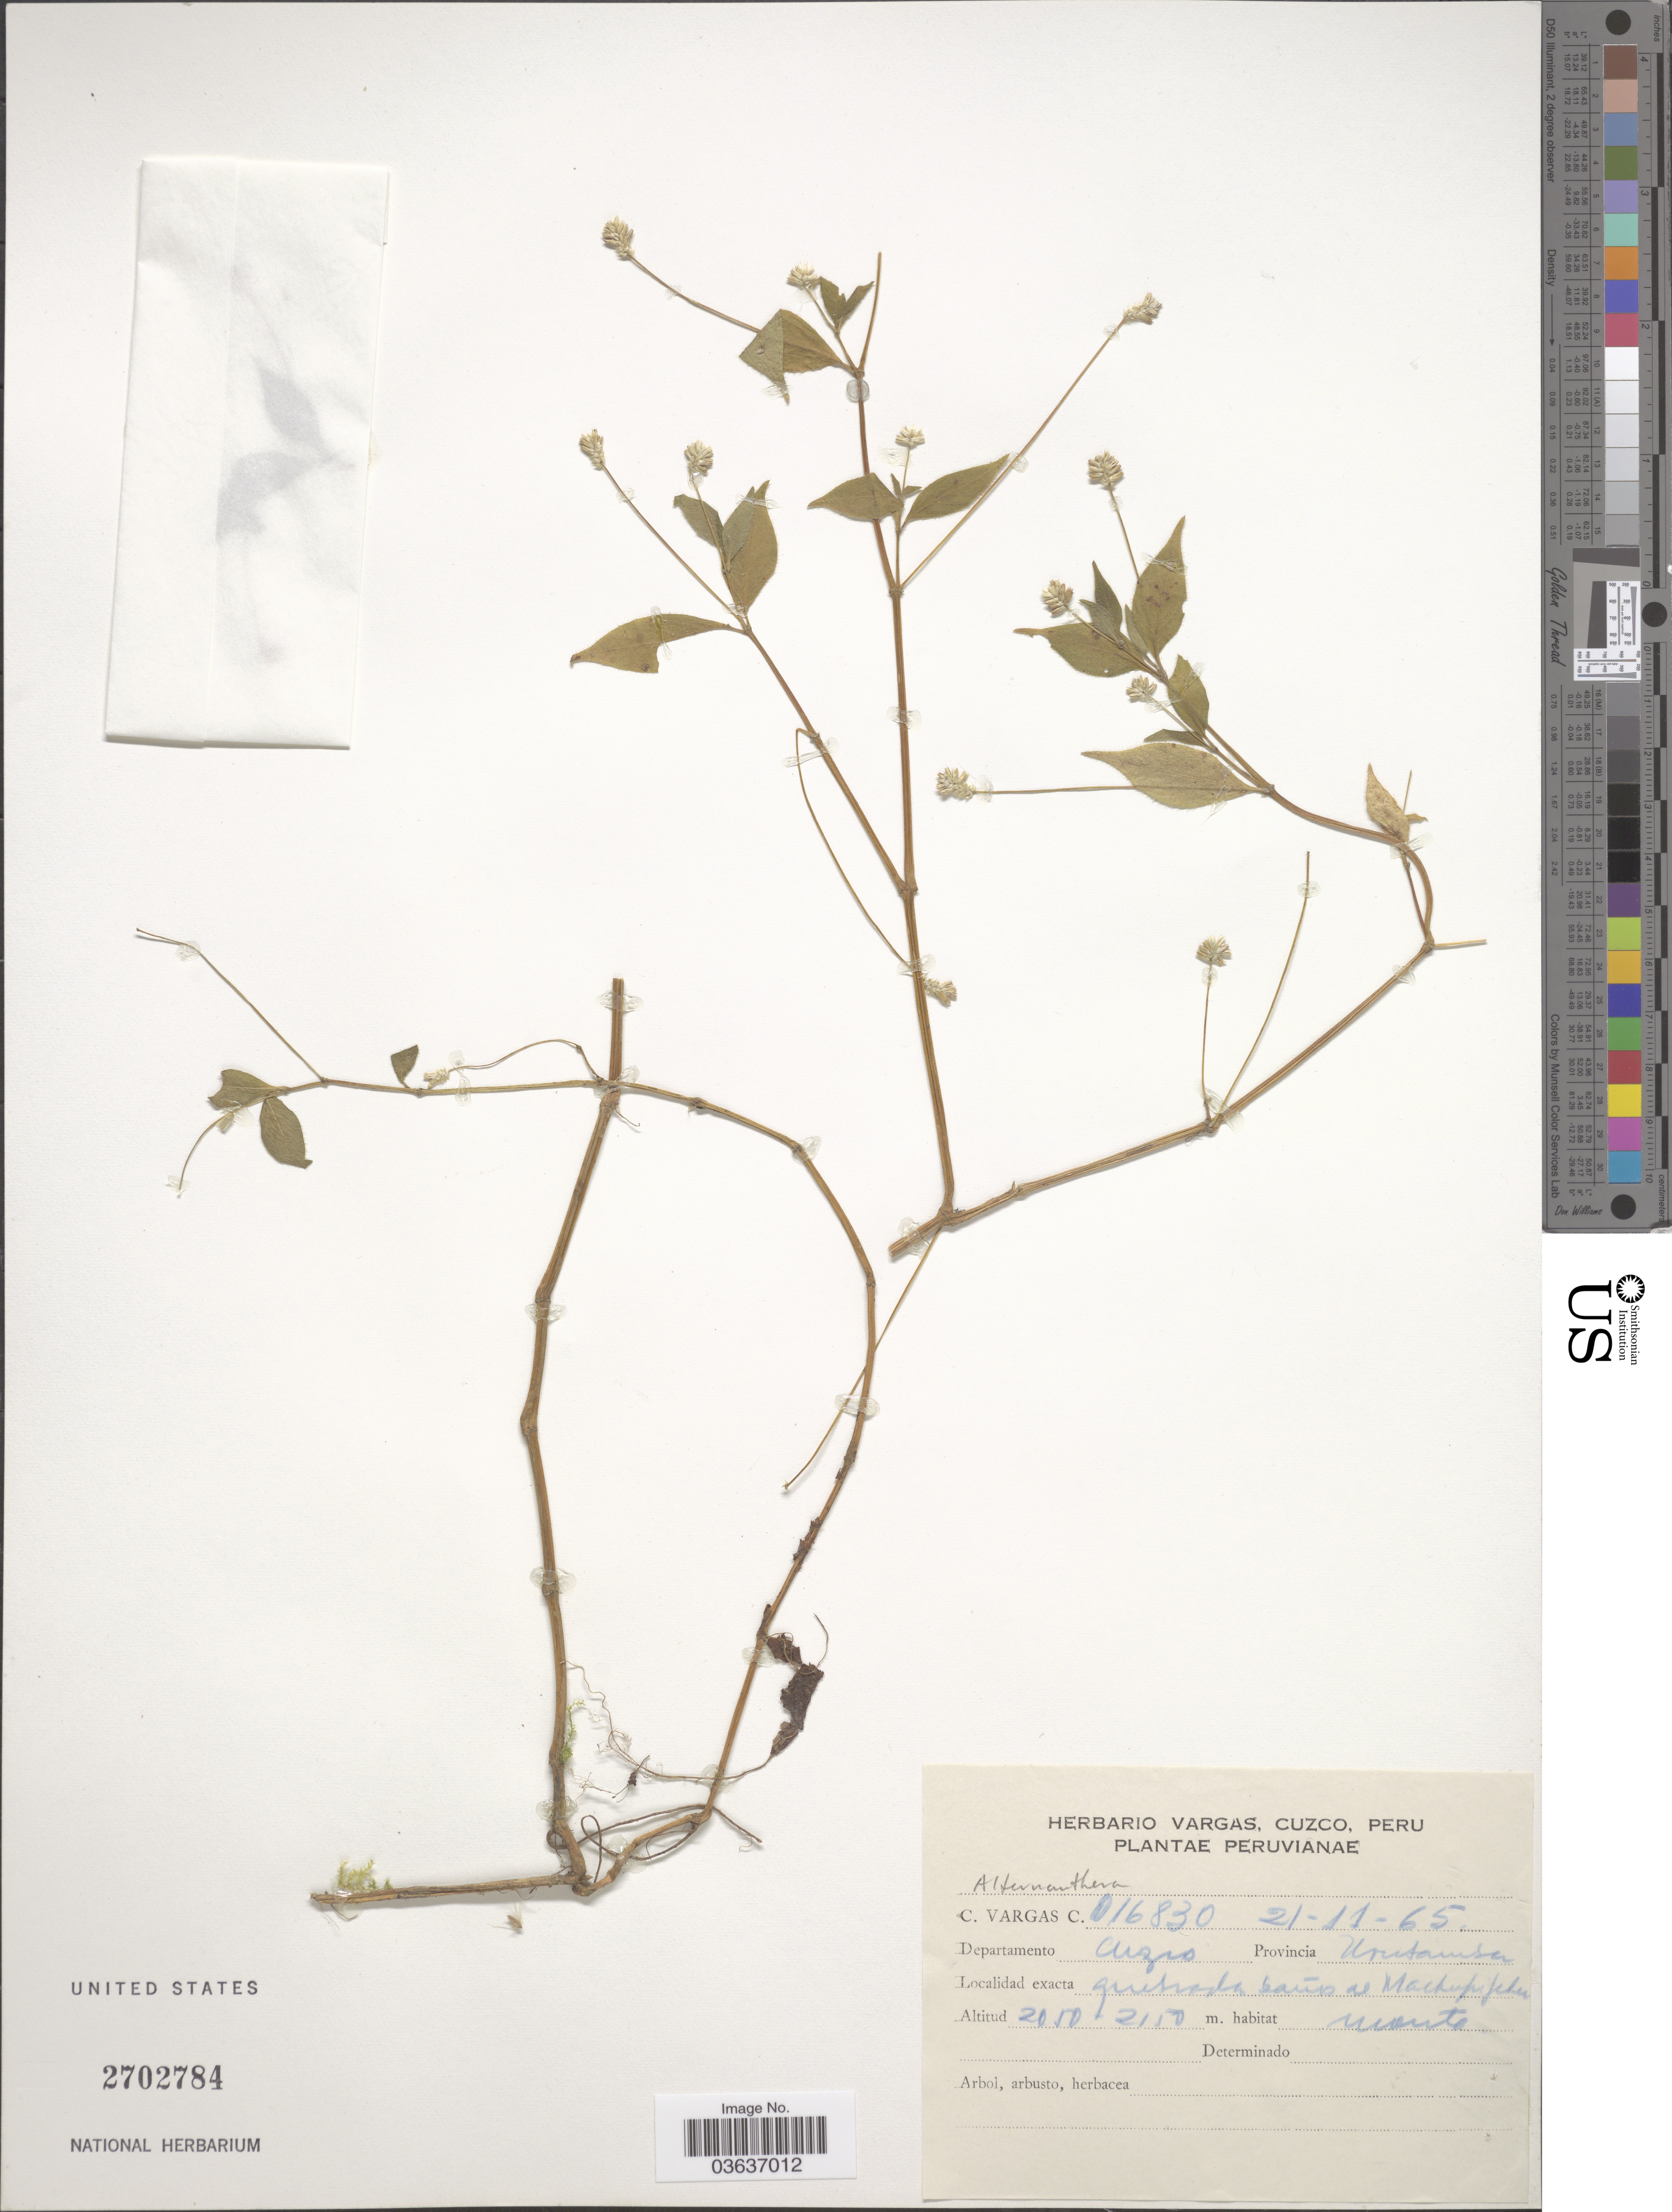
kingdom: Plantae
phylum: Tracheophyta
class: Magnoliopsida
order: Caryophyllales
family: Amaranthaceae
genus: Alternanthera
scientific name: Alternanthera sp.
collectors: C. Vargas Calderón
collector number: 016830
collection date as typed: Transcribed d/m/y: 21/11/65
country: Peru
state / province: Cusco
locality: Departamento Cuzco. Provincia Urubamba, quebrada baño de Machupichu.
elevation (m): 2050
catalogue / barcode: US 2702784